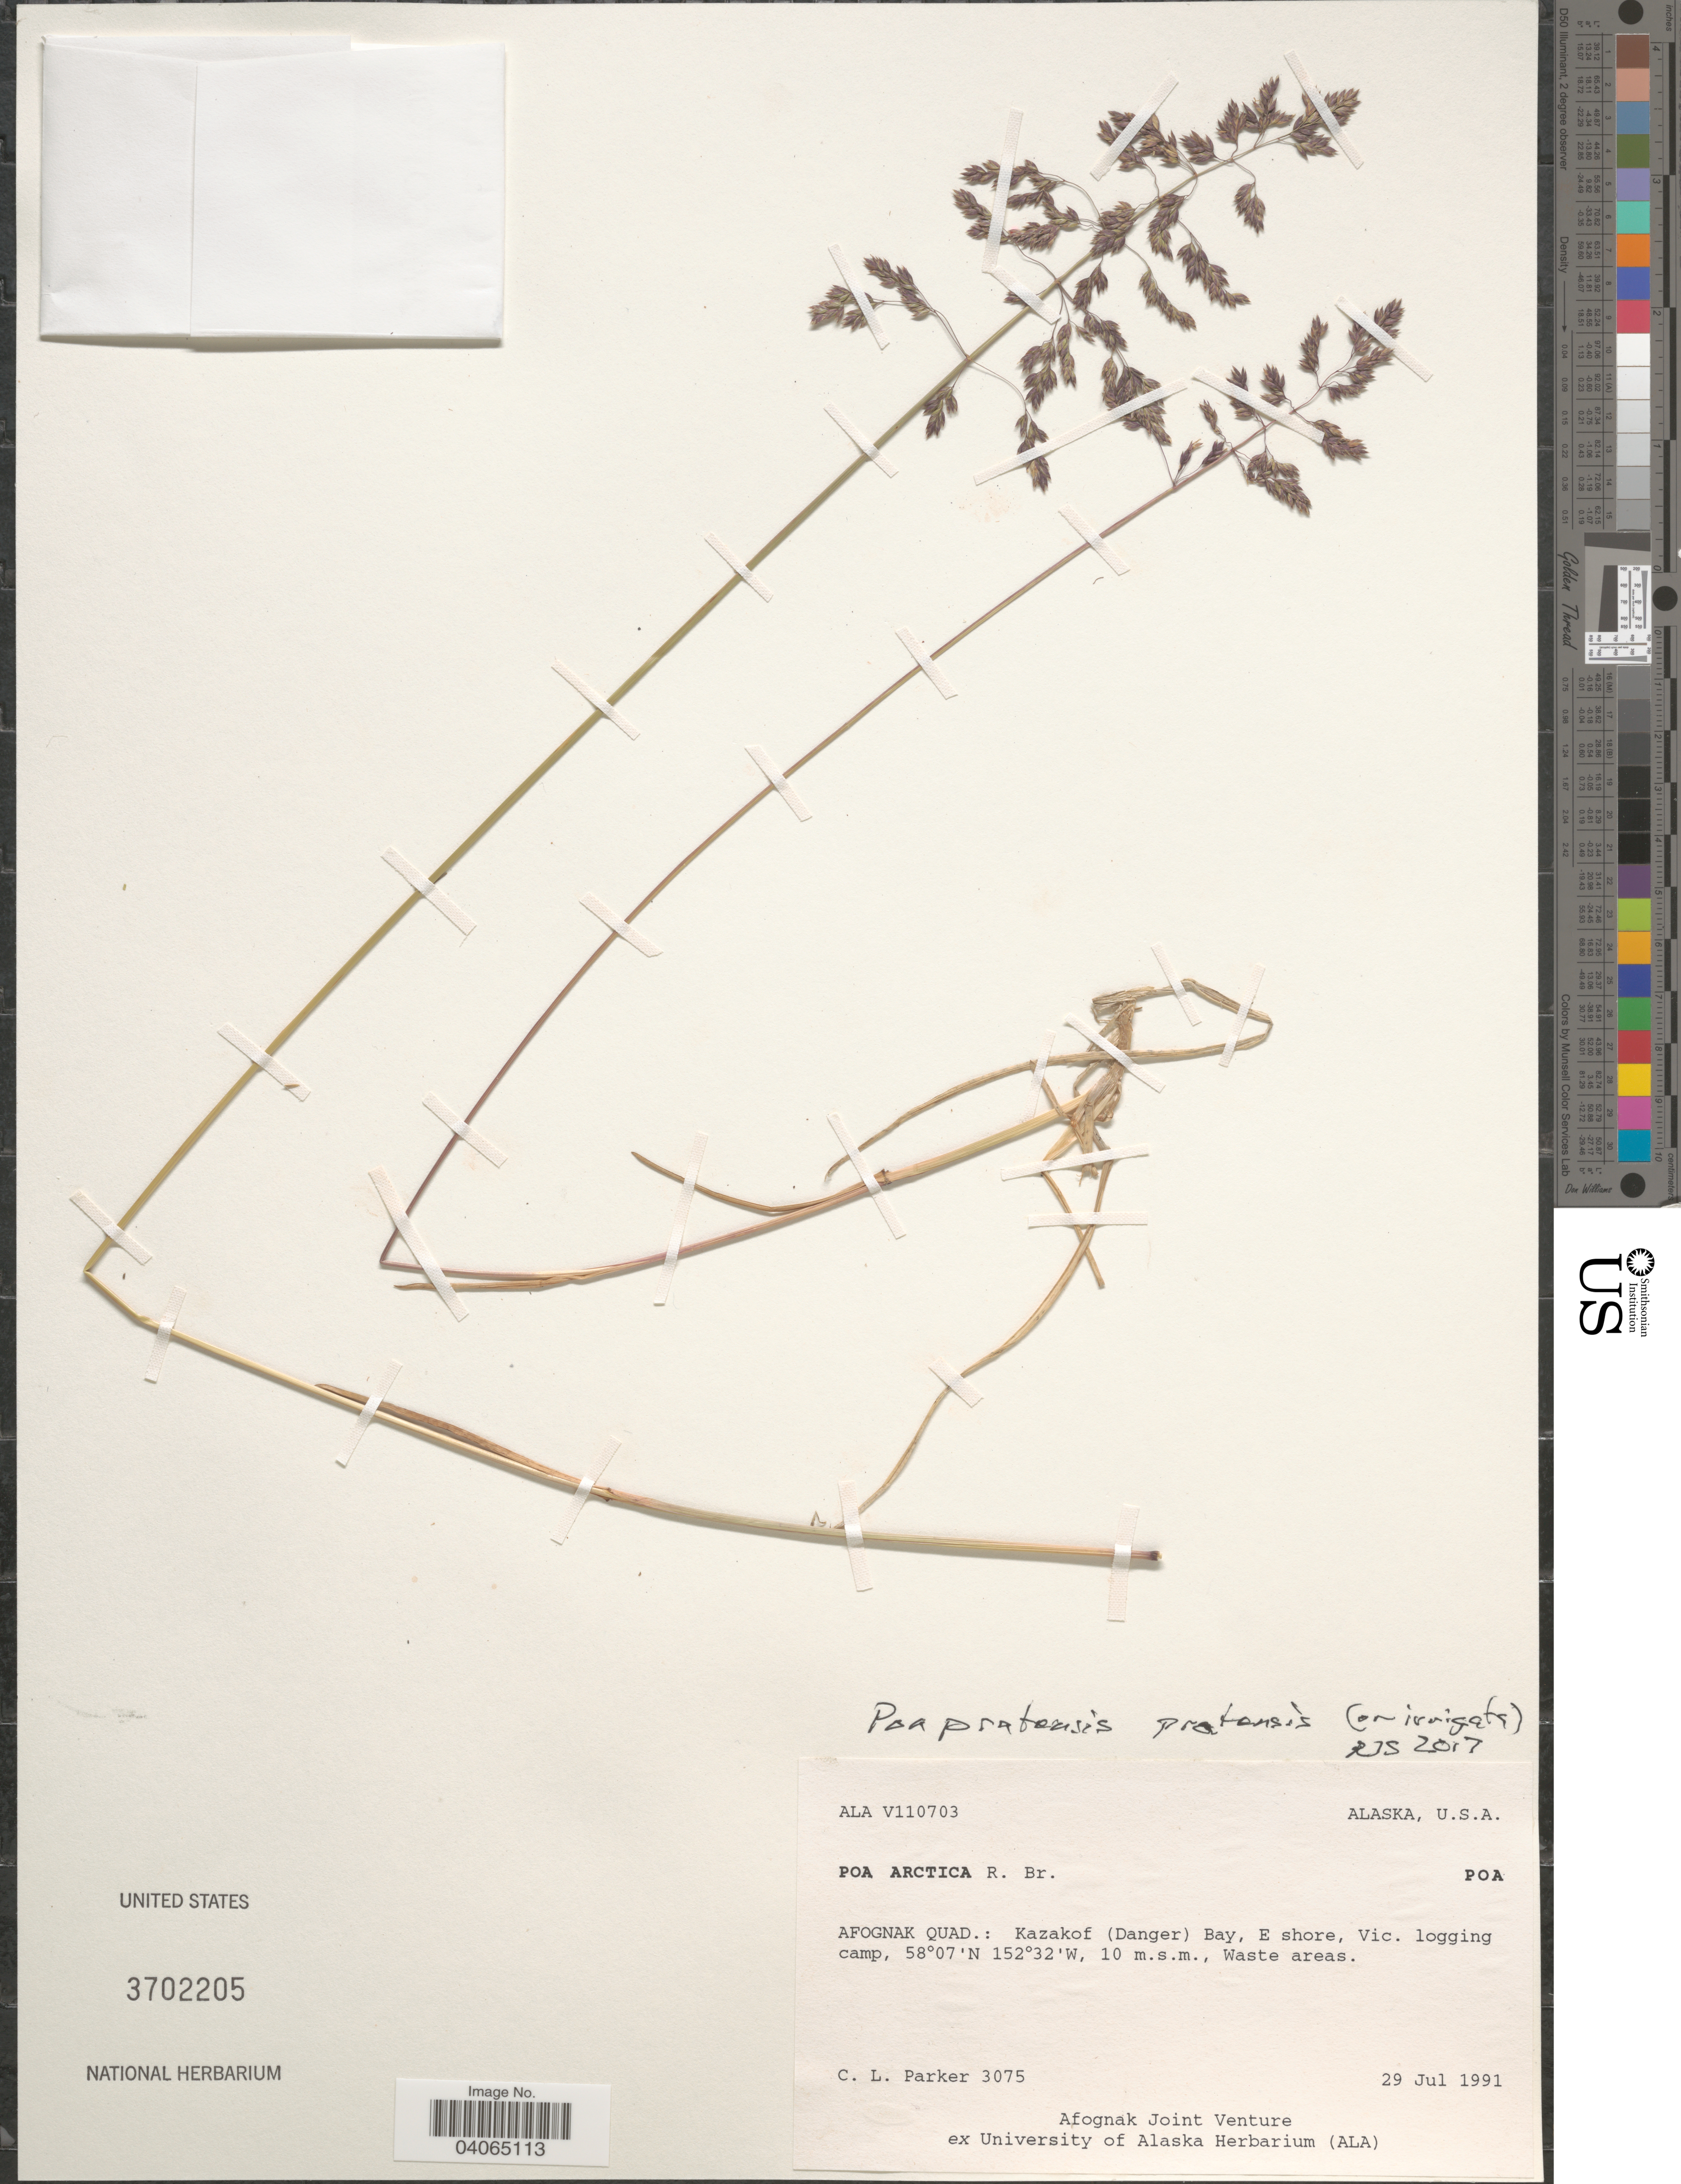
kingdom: Plantae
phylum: Tracheophyta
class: Liliopsida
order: Poales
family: Poaceae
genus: Poa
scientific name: Poa pratensis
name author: L.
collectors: C. L. Parker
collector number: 3075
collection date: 1991-07-29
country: United States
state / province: Alaska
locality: Afognak Quad.: Kazakof (Danger) Bay, E shore, Vic. logging camp.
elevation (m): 10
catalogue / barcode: US 3702205